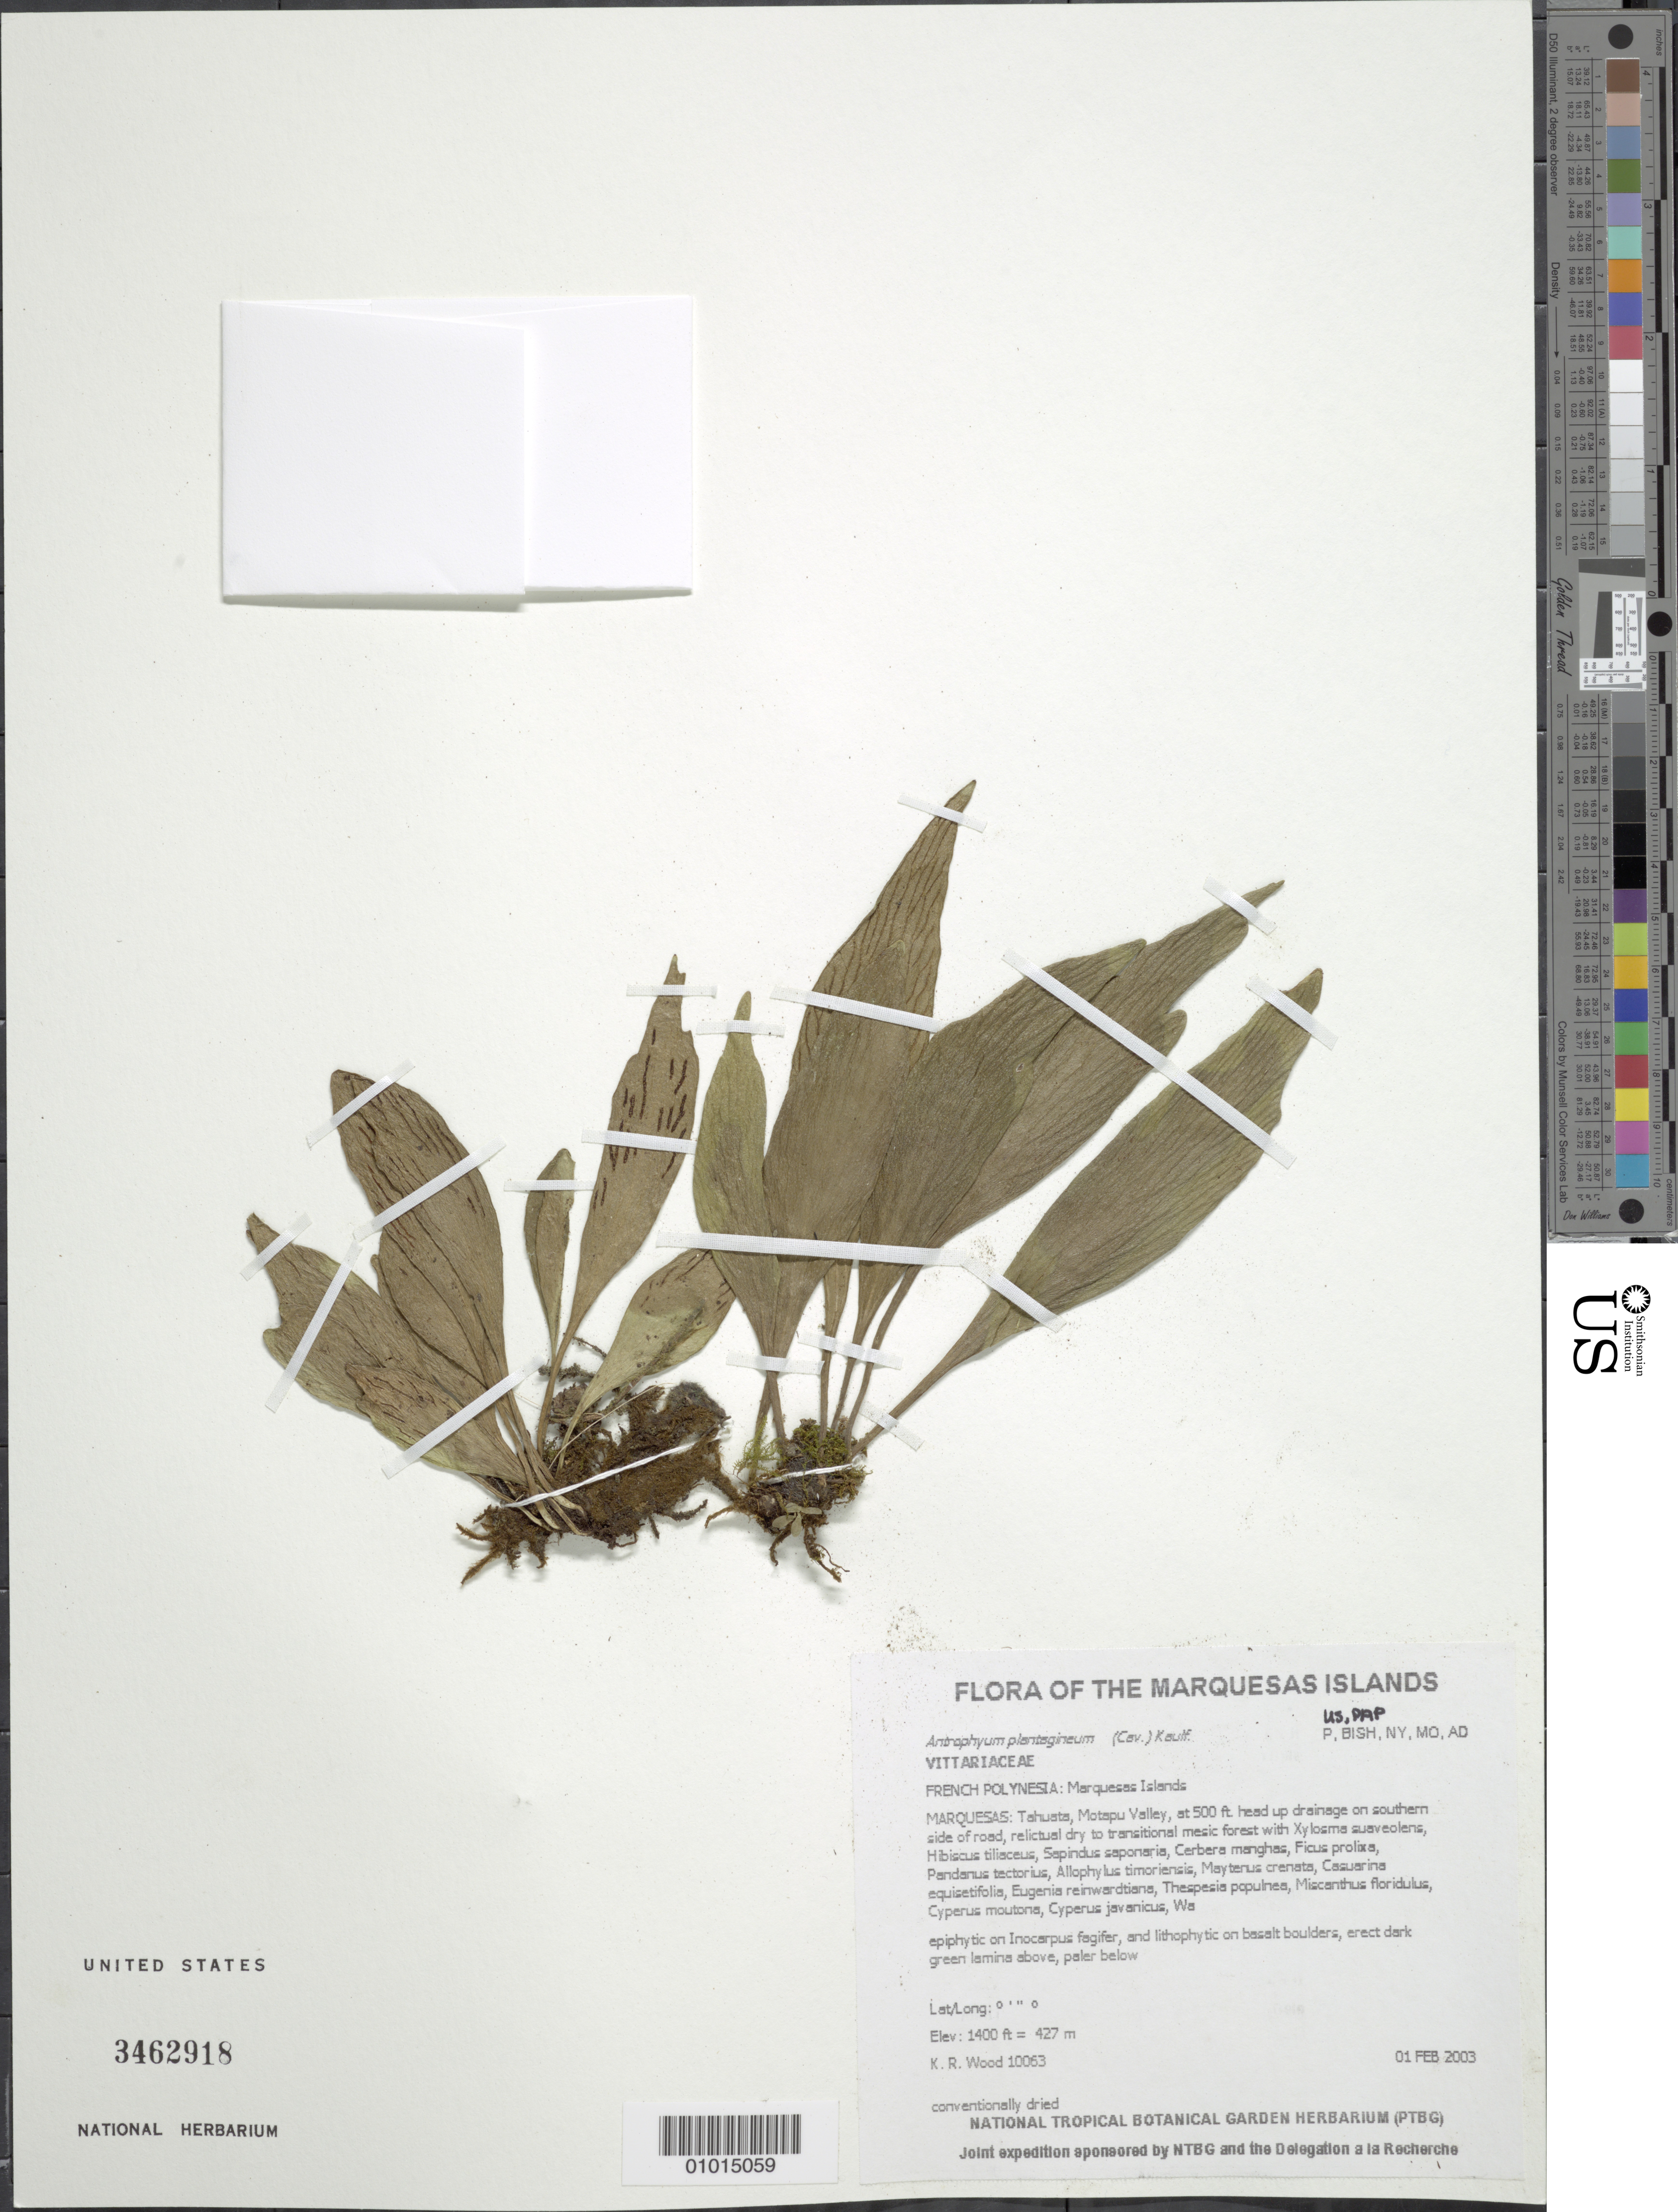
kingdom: Plantae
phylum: Tracheophyta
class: Polypodiopsida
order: Polypodiales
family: Pteridaceae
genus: Antrophyum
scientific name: Antrophyum plantagineum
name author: (Cav.) Kaulf.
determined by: Lorence, David H., (PTBG), National Tropical Botanical Garden (UNITED STATES)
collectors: K. R. Wood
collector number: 10063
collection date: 2003-02-01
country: French Polynesia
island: Tahuata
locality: Motapu Valley, at 500 ft. head up drainage on southern side of road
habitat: Relictual dry to transitional mesic forest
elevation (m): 427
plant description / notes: Habitat degradation and destruction by feral goats, predation by rats that eat seeds, competition with non-native plant taxa such as Cocos nucifera, Elephantopus mollis, Syzygium cumini, Ocimum gratissimum, Abrus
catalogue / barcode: US 3462918